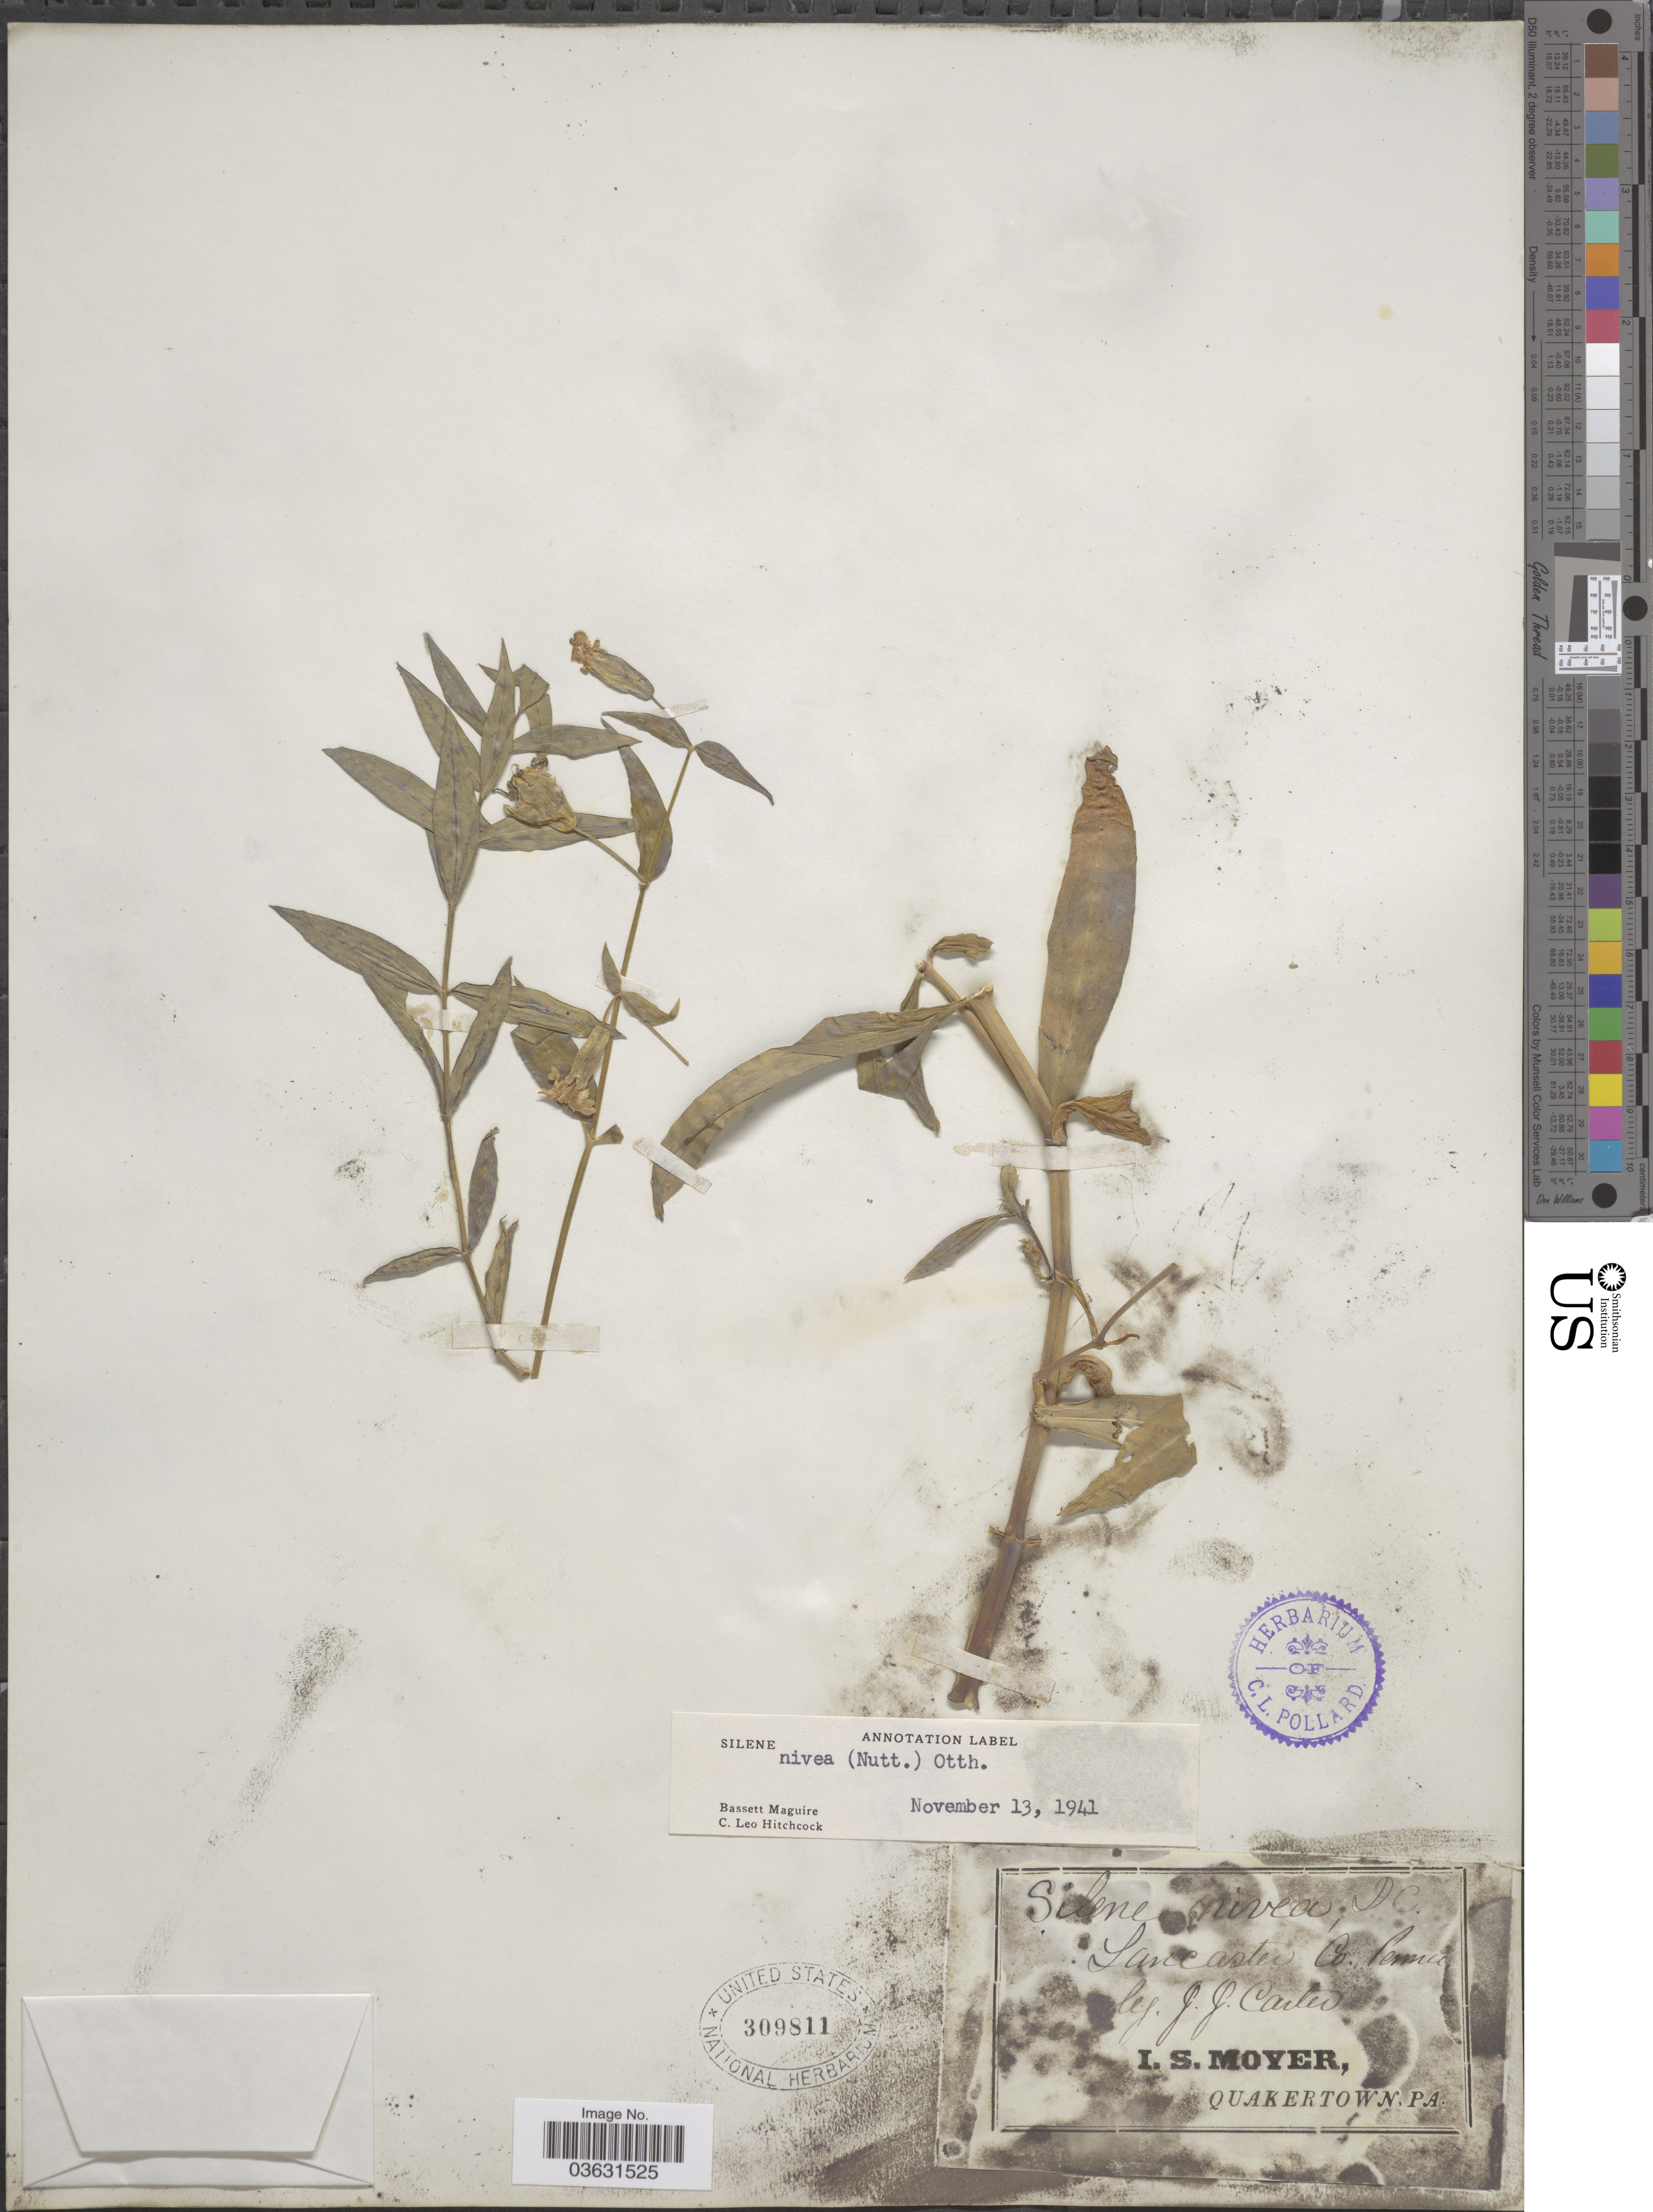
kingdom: Plantae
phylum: Tracheophyta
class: Magnoliopsida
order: Caryophyllales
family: Caryophyllaceae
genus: Silene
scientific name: Silene nivea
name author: (Nutt.) Muhl. ex DC.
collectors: J. Carter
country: United States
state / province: Pennsylvania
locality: Lancaster Co.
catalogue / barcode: US 309811